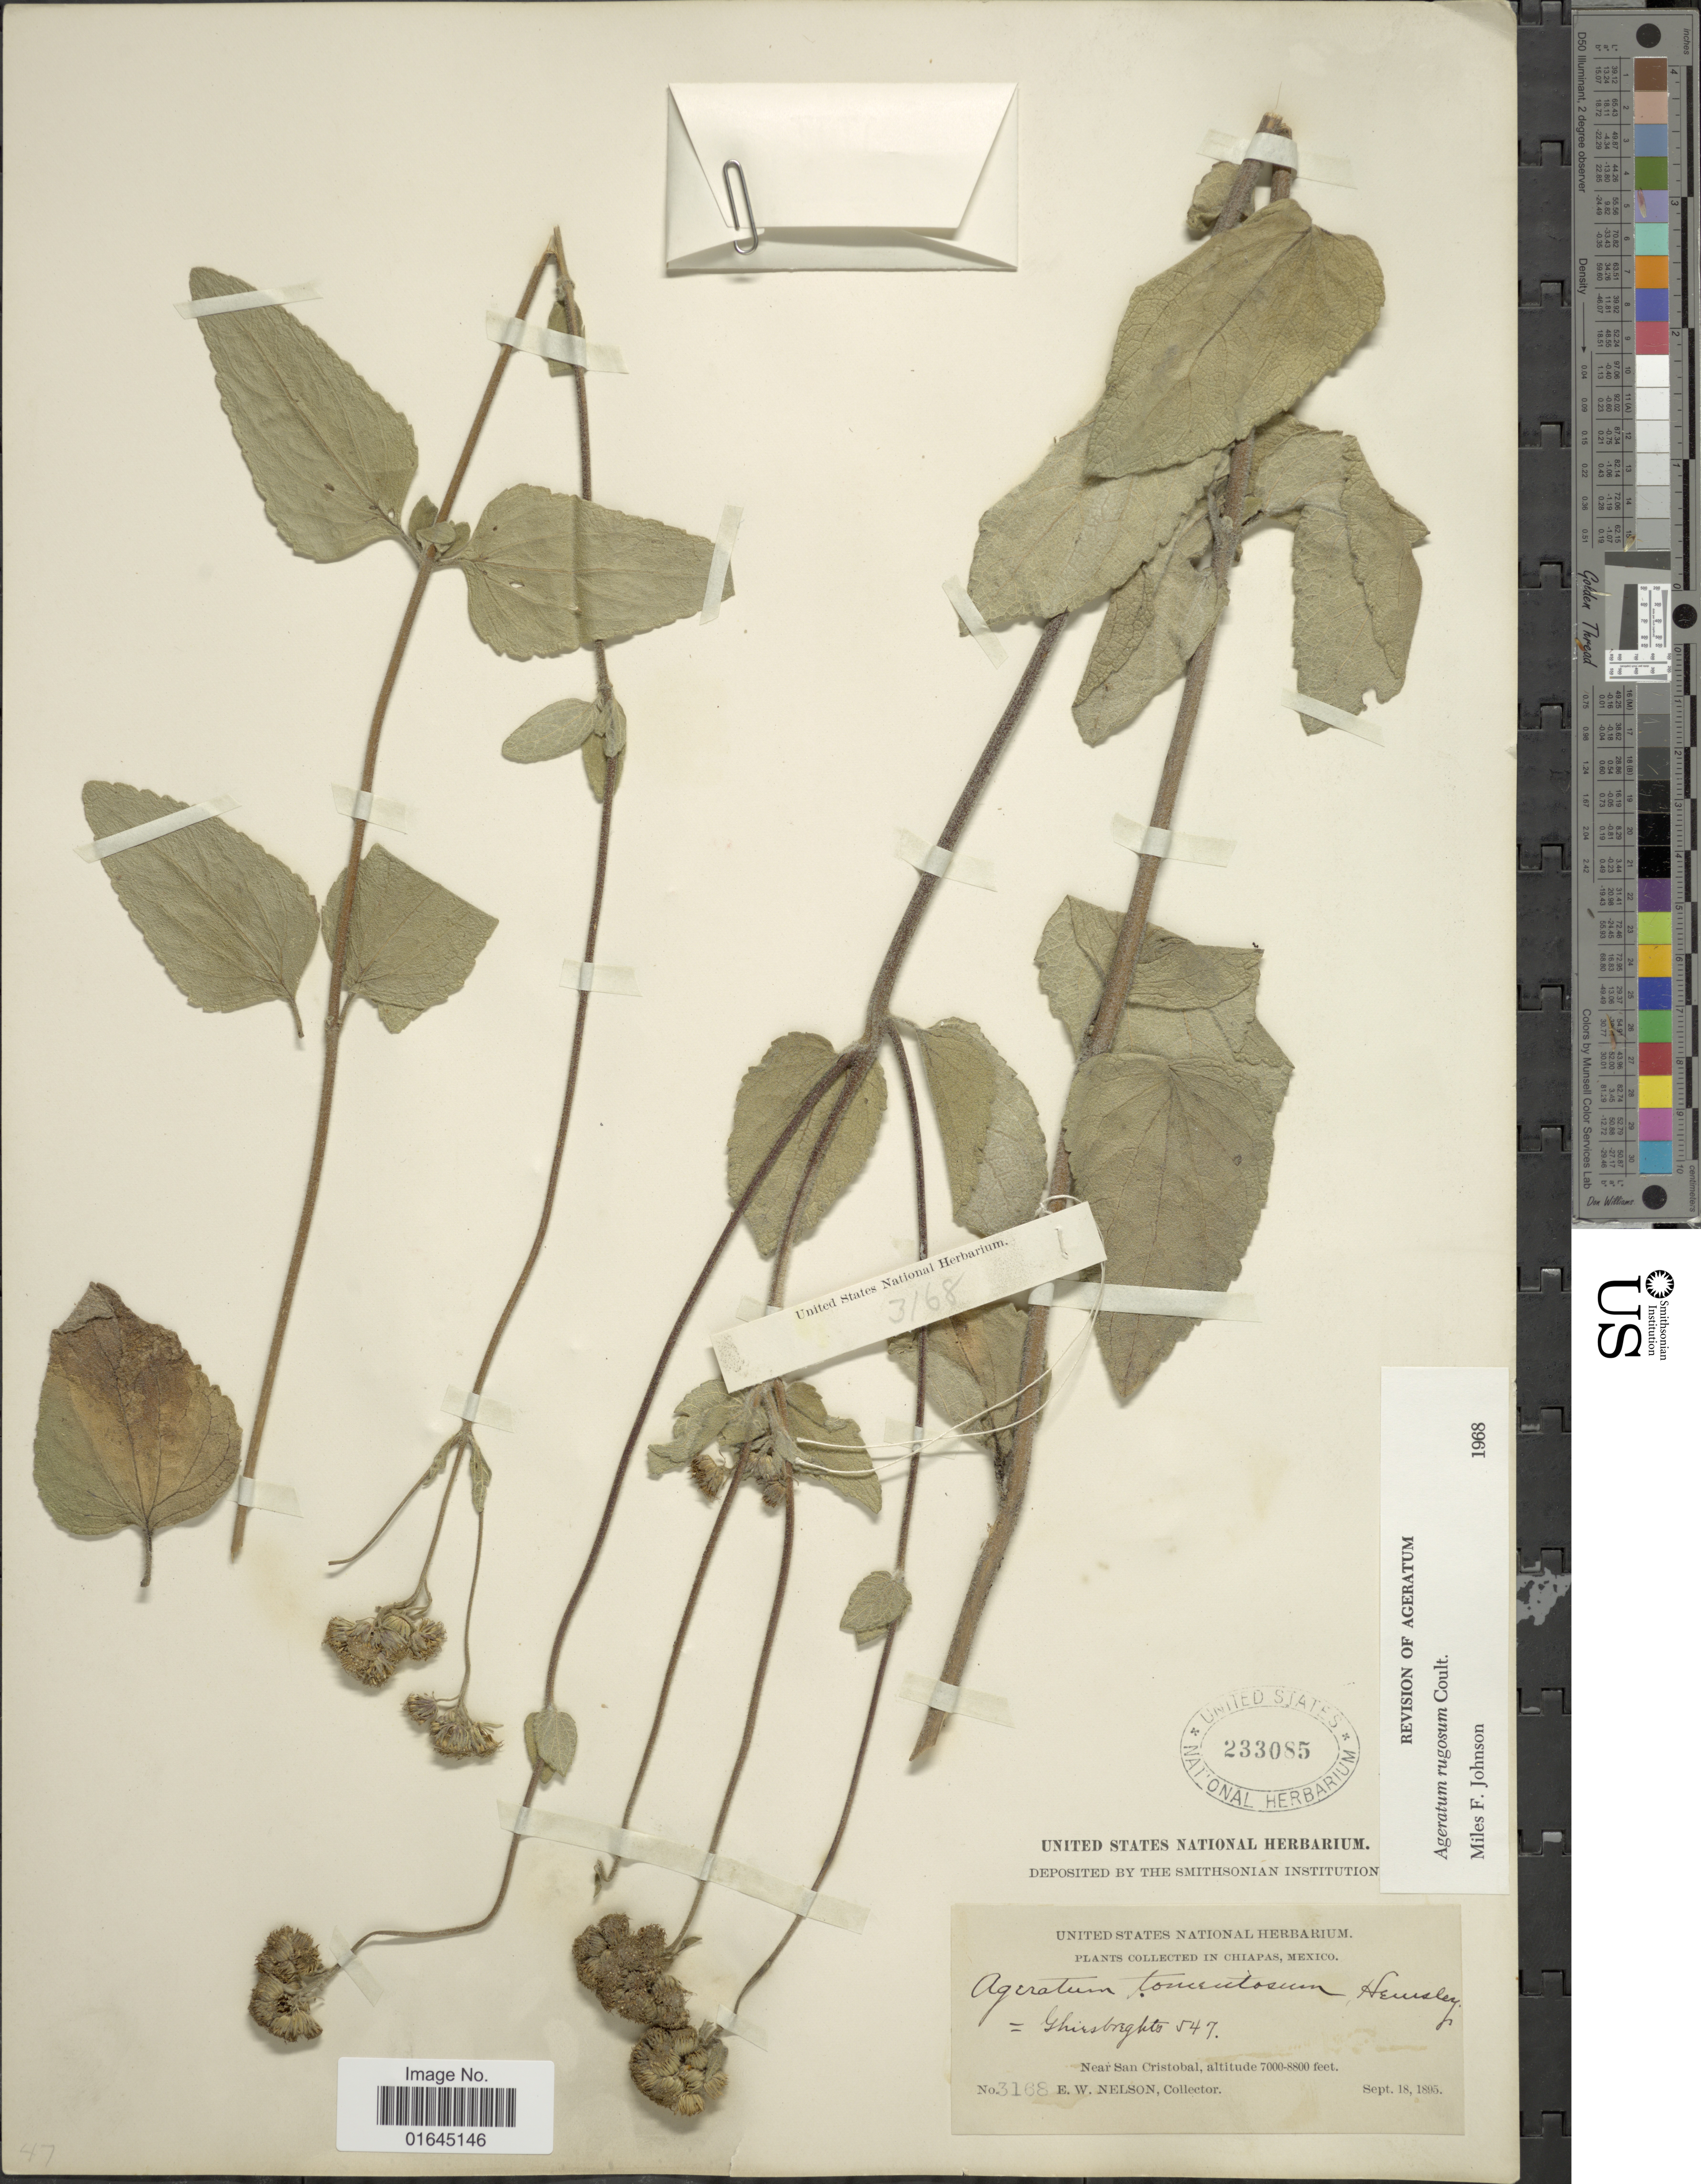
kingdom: Plantae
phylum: Tracheophyta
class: Magnoliopsida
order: Asterales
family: Asteraceae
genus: Ageratum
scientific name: Ageratum rugosum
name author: J.M. Coult.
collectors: E. W. Nelson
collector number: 3168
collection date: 1895-09-18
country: Mexico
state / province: Chiapas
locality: Near San Cristobal.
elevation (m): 2134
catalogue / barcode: US 233085